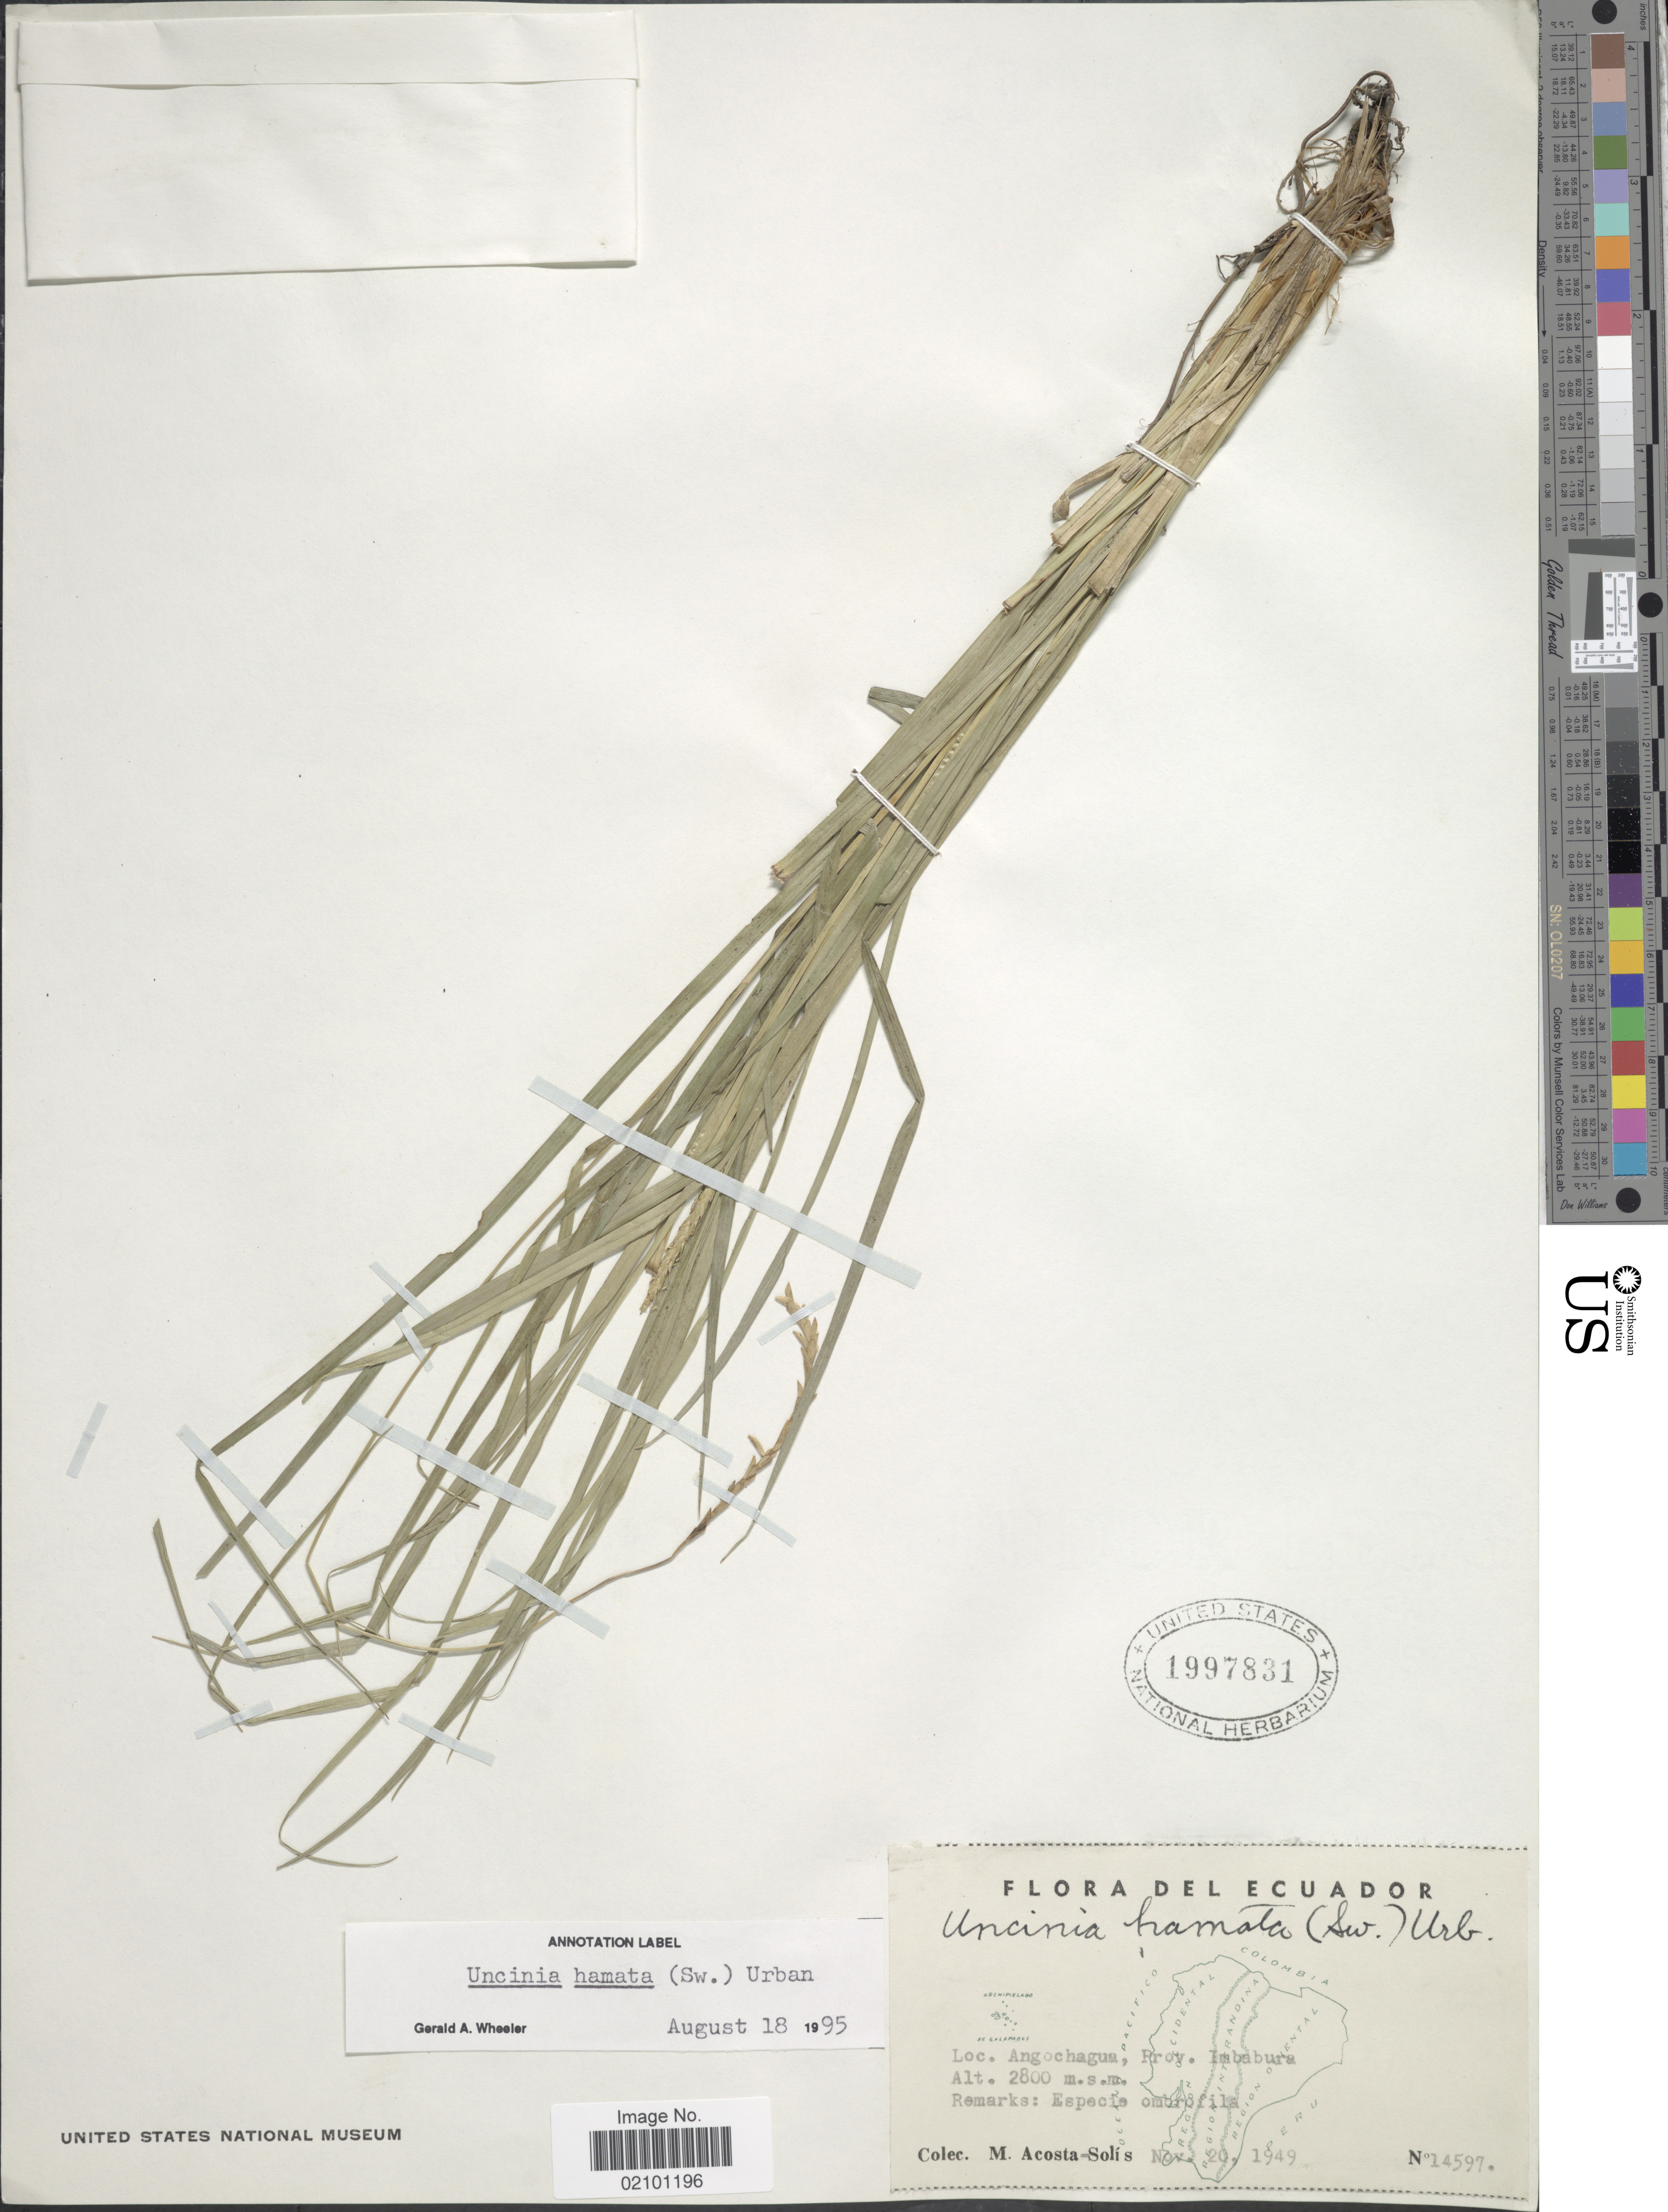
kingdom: Plantae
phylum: Tracheophyta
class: Liliopsida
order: Poales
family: Cyperaceae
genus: Carex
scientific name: Carex hamata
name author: Sw.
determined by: Strong, Mark T., (BOT), Smithsonian Institution - National Museum of Natural History (UNITED STATES)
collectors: M. Acosta Solis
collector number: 14597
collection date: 1949-11-20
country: Ecuador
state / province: Imbabura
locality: Angochagua, Prov. Imbabura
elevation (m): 2800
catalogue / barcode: US 1997831